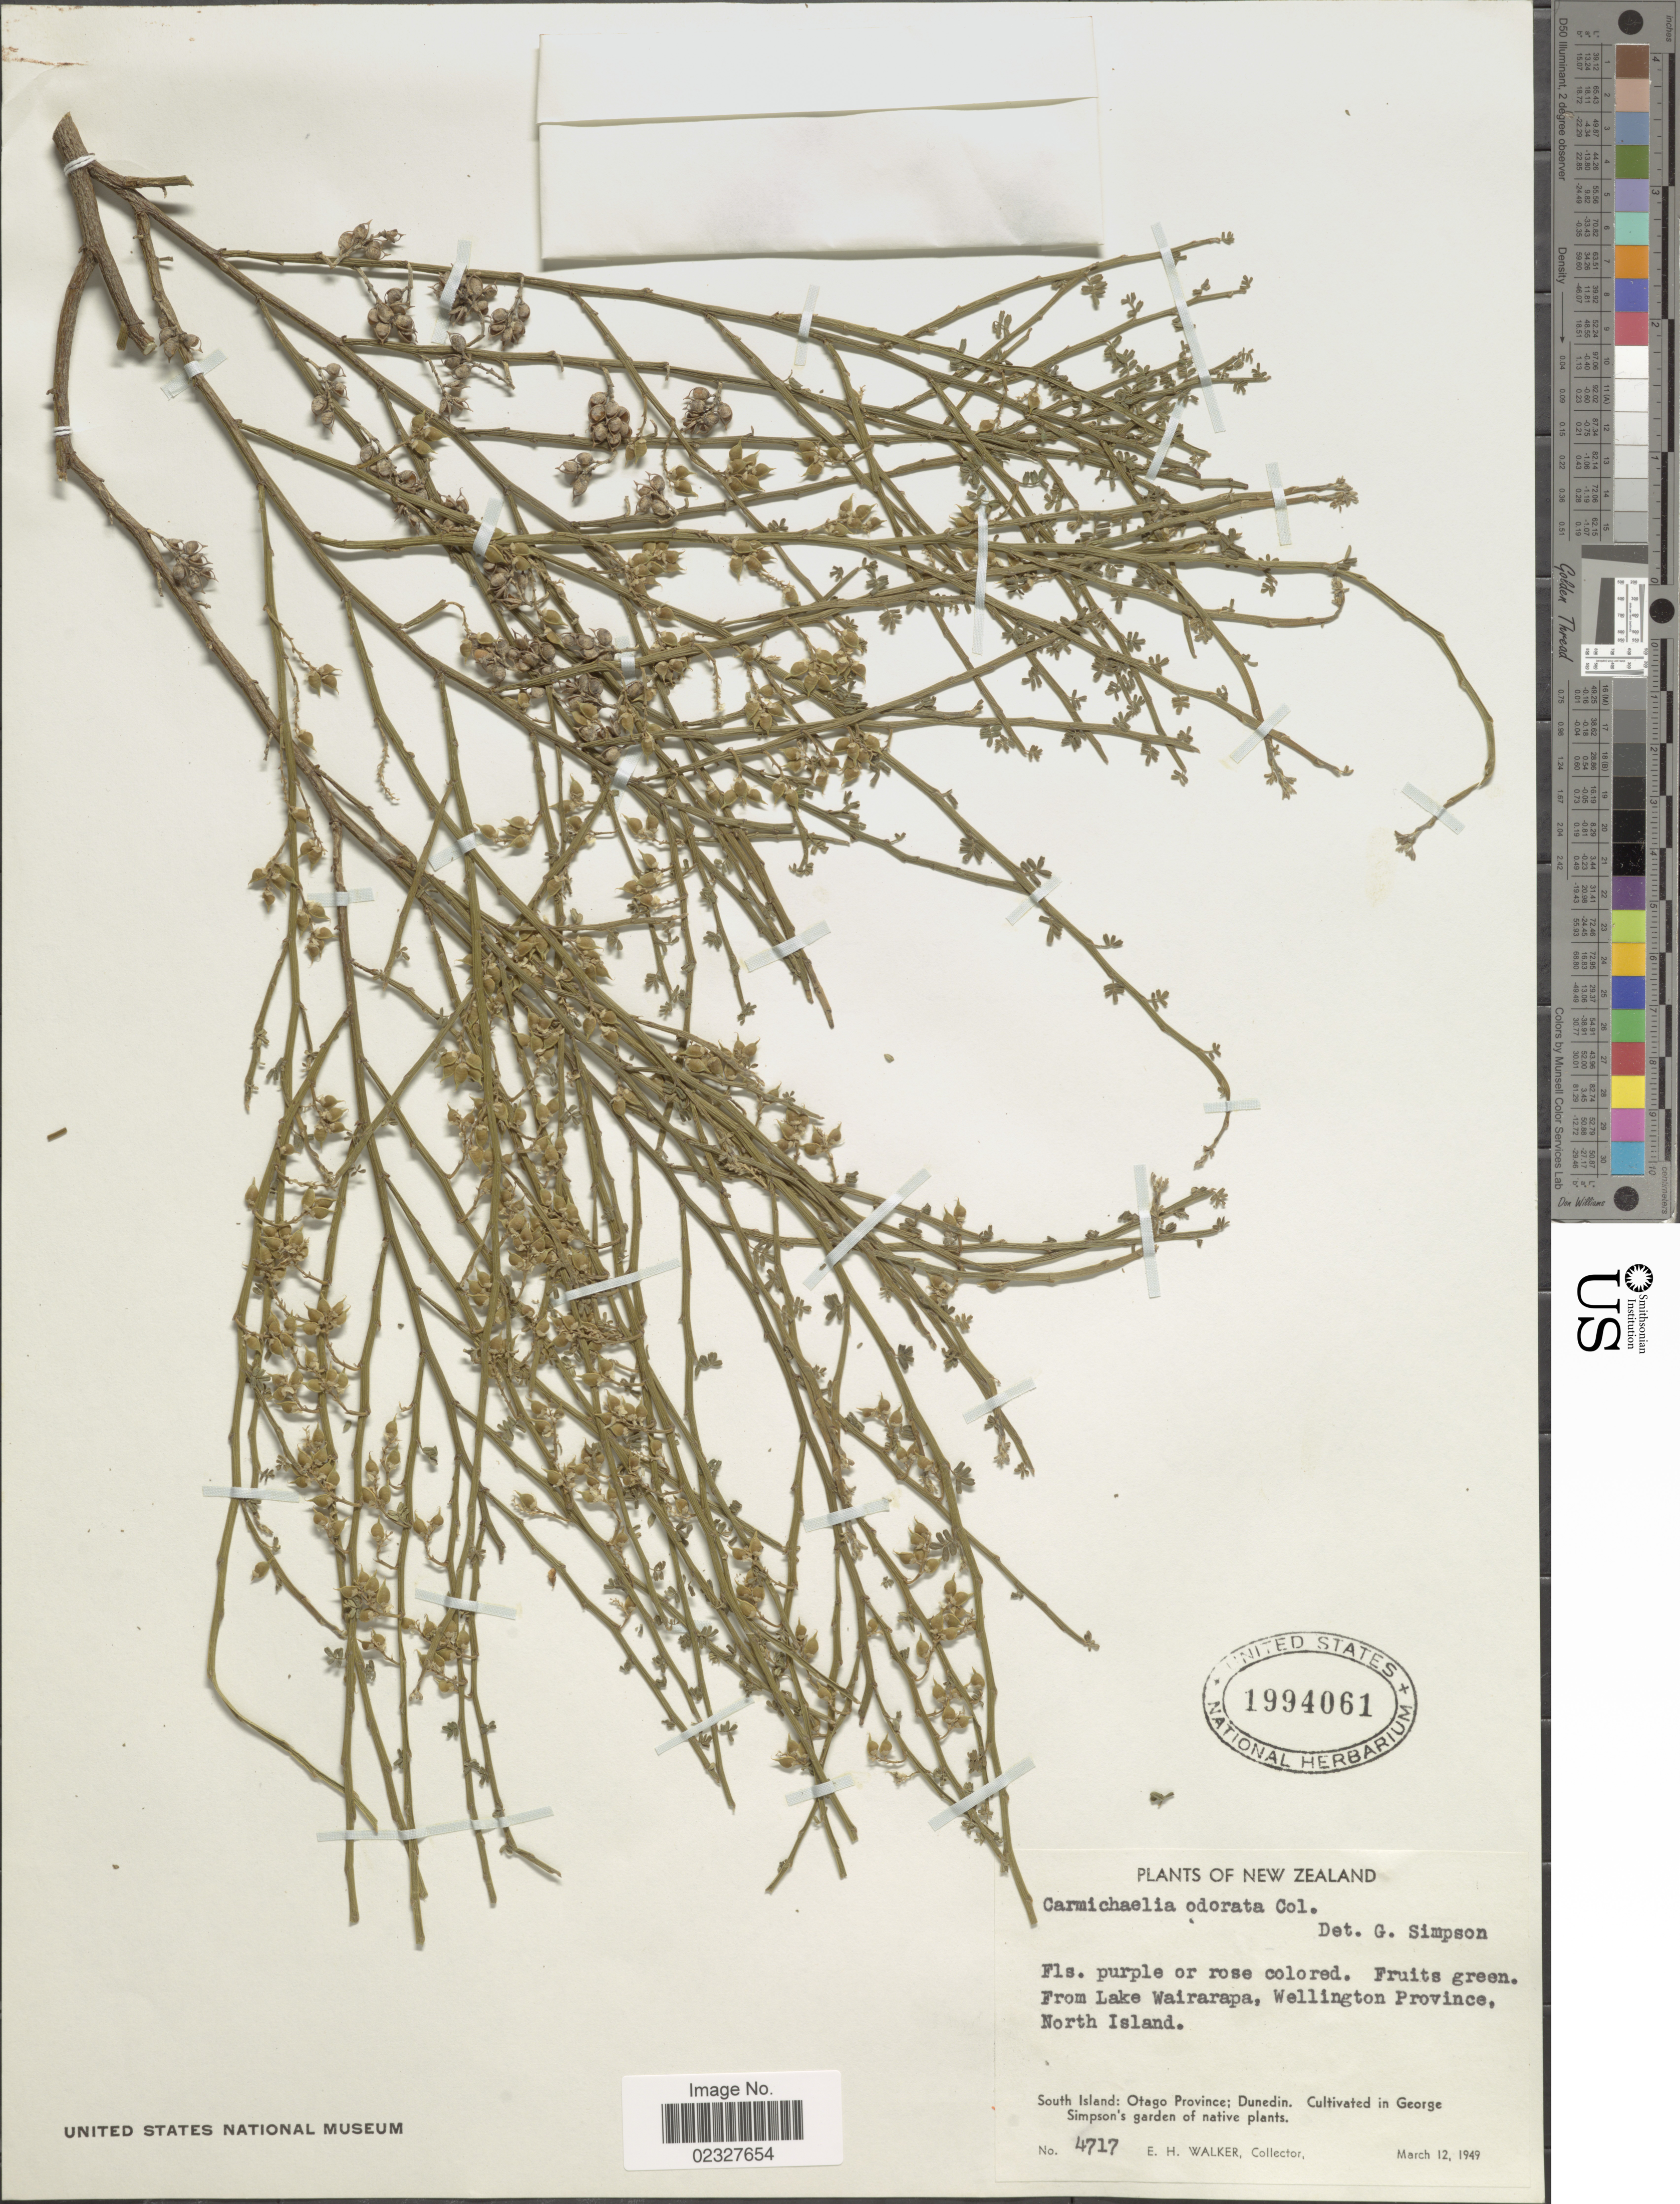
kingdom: Plantae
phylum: Tracheophyta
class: Magnoliopsida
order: Fabales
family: Fabaceae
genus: Carmichaelia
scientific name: Carmichaelia odorata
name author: Colenso ex Hook. f.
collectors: E. H. Walker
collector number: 4717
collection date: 1949-03-12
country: New Zealand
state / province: Wellington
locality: New Zealand, From Lake Wairarapa, Wellington Province, North Island.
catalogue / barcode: US 1994061